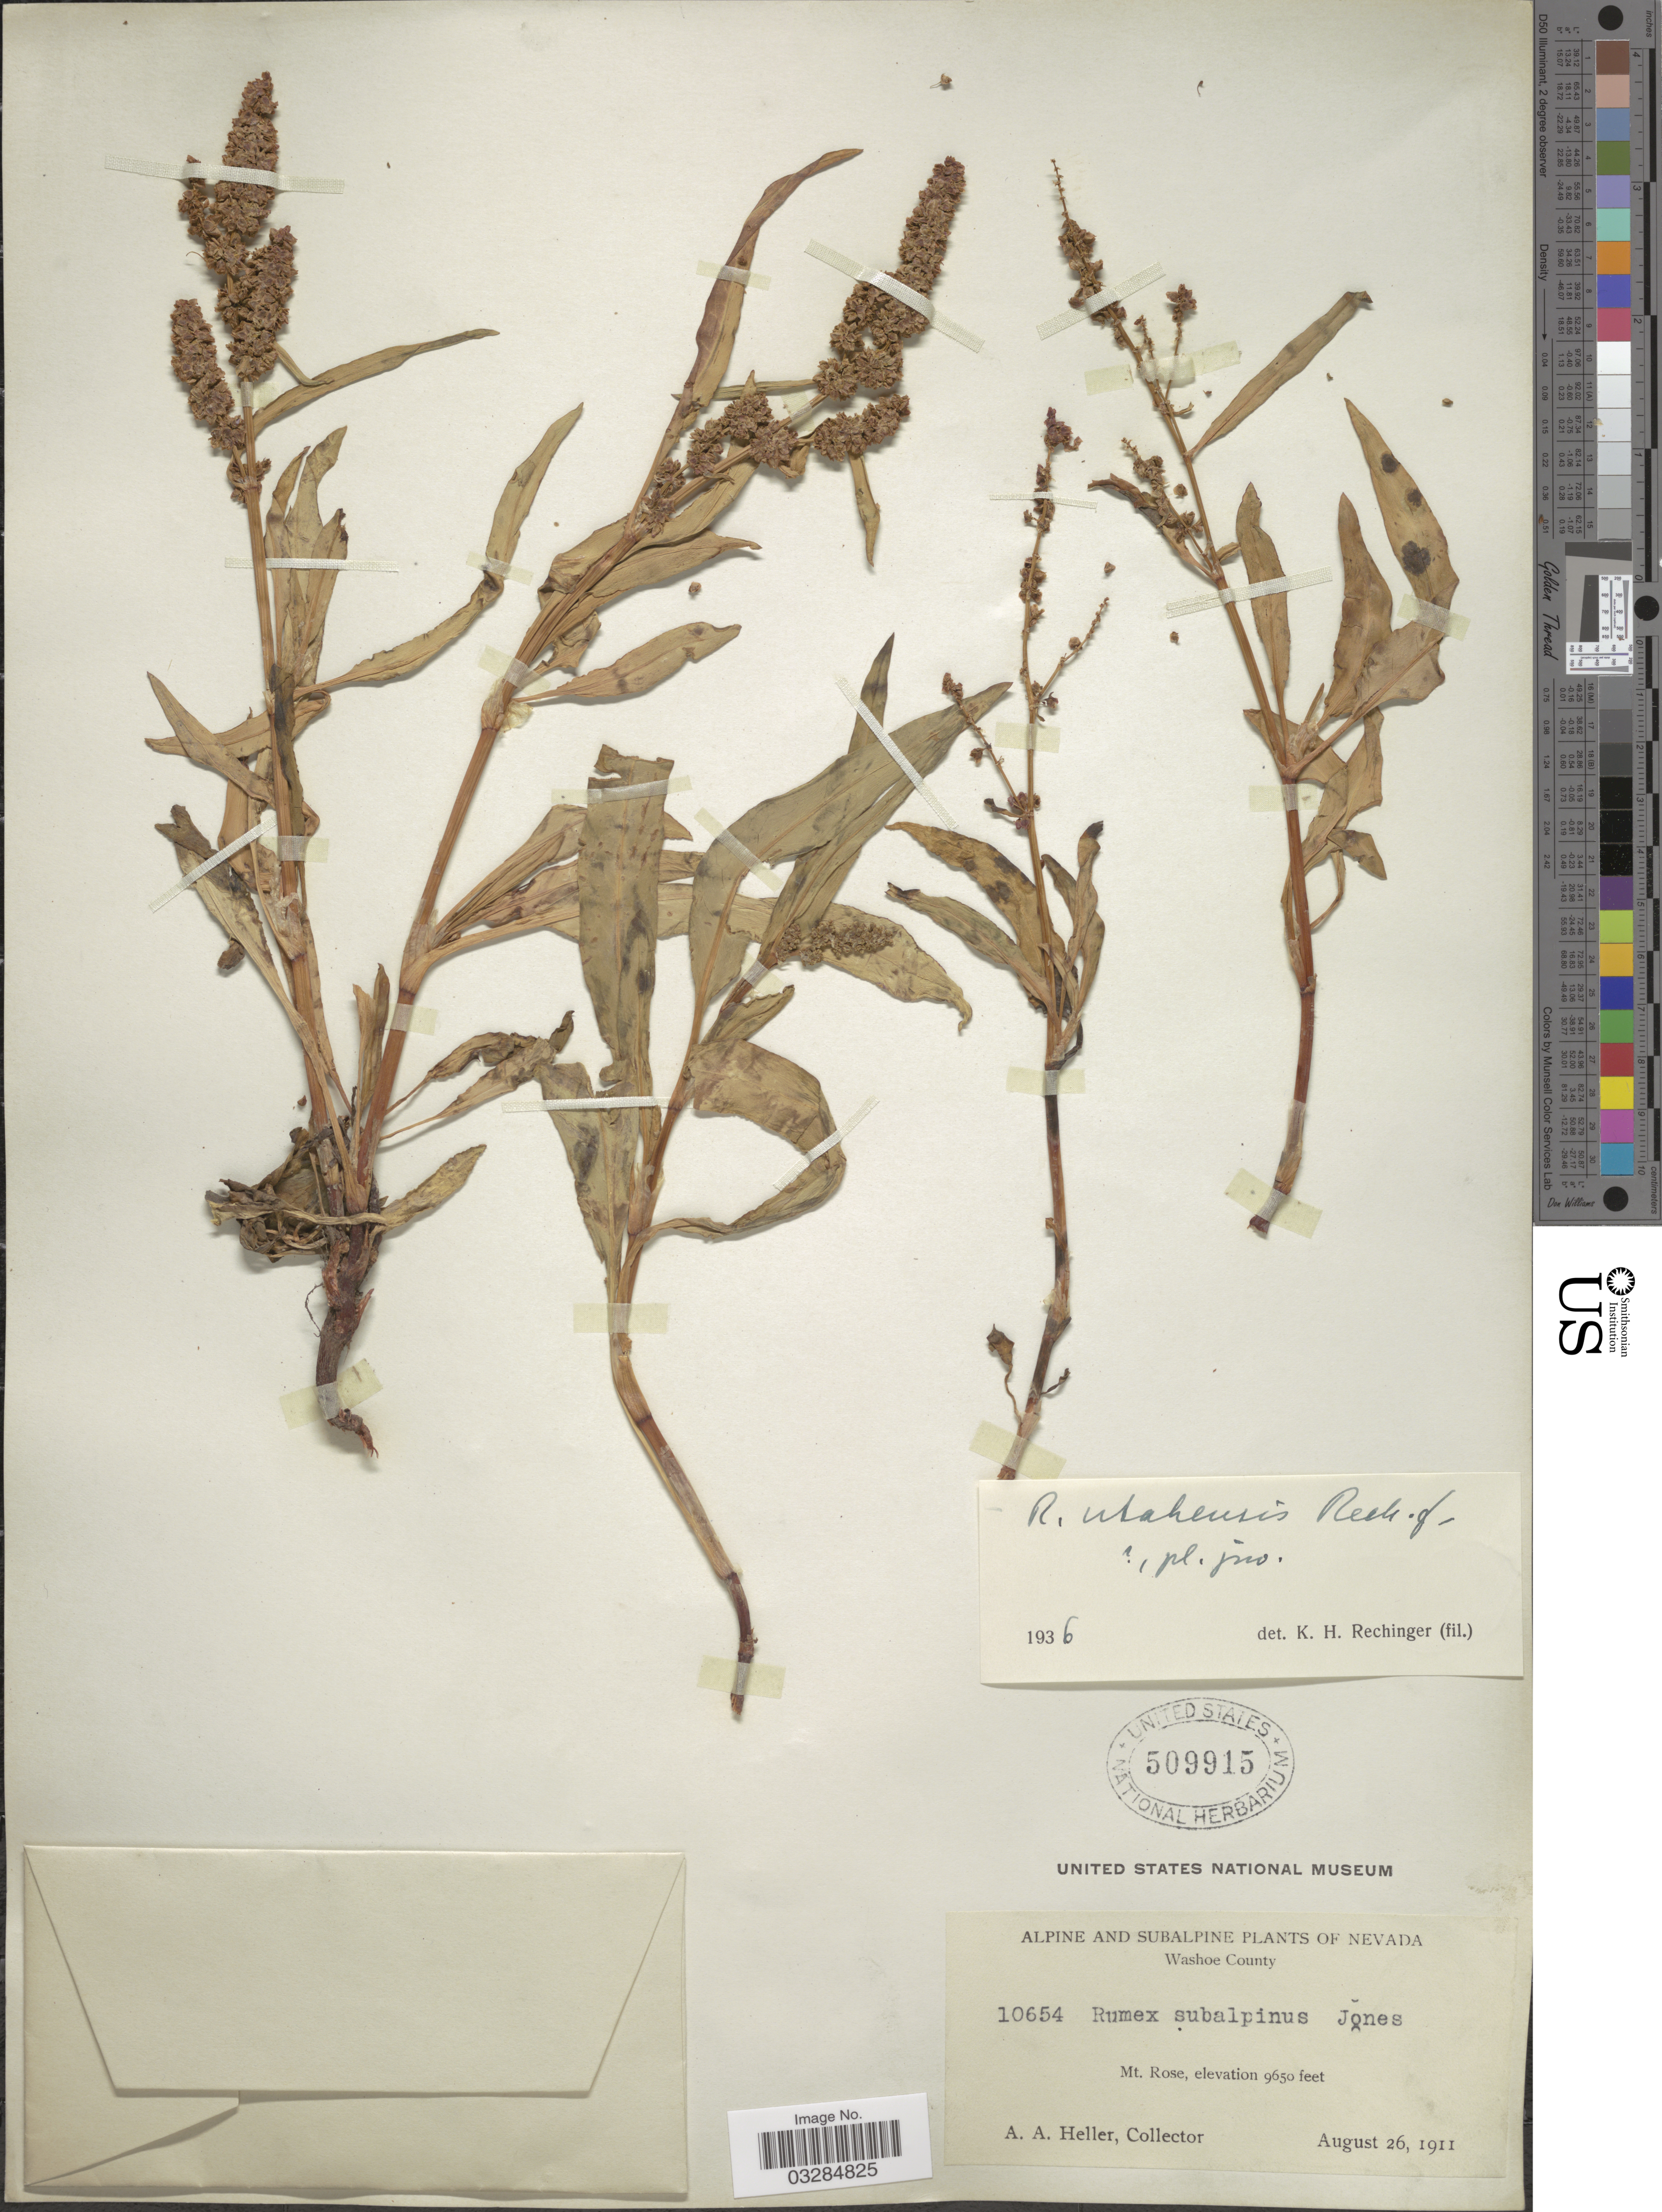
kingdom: Plantae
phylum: Tracheophyta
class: Magnoliopsida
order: Caryophyllales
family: Polygonaceae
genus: Rumex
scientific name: Rumex utahensis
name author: Rech. f.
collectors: A. A. Heller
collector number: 10654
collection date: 1911-08-26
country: United States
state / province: Nevada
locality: Washoe County. Mt. Rose.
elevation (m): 2941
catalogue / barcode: US 509915